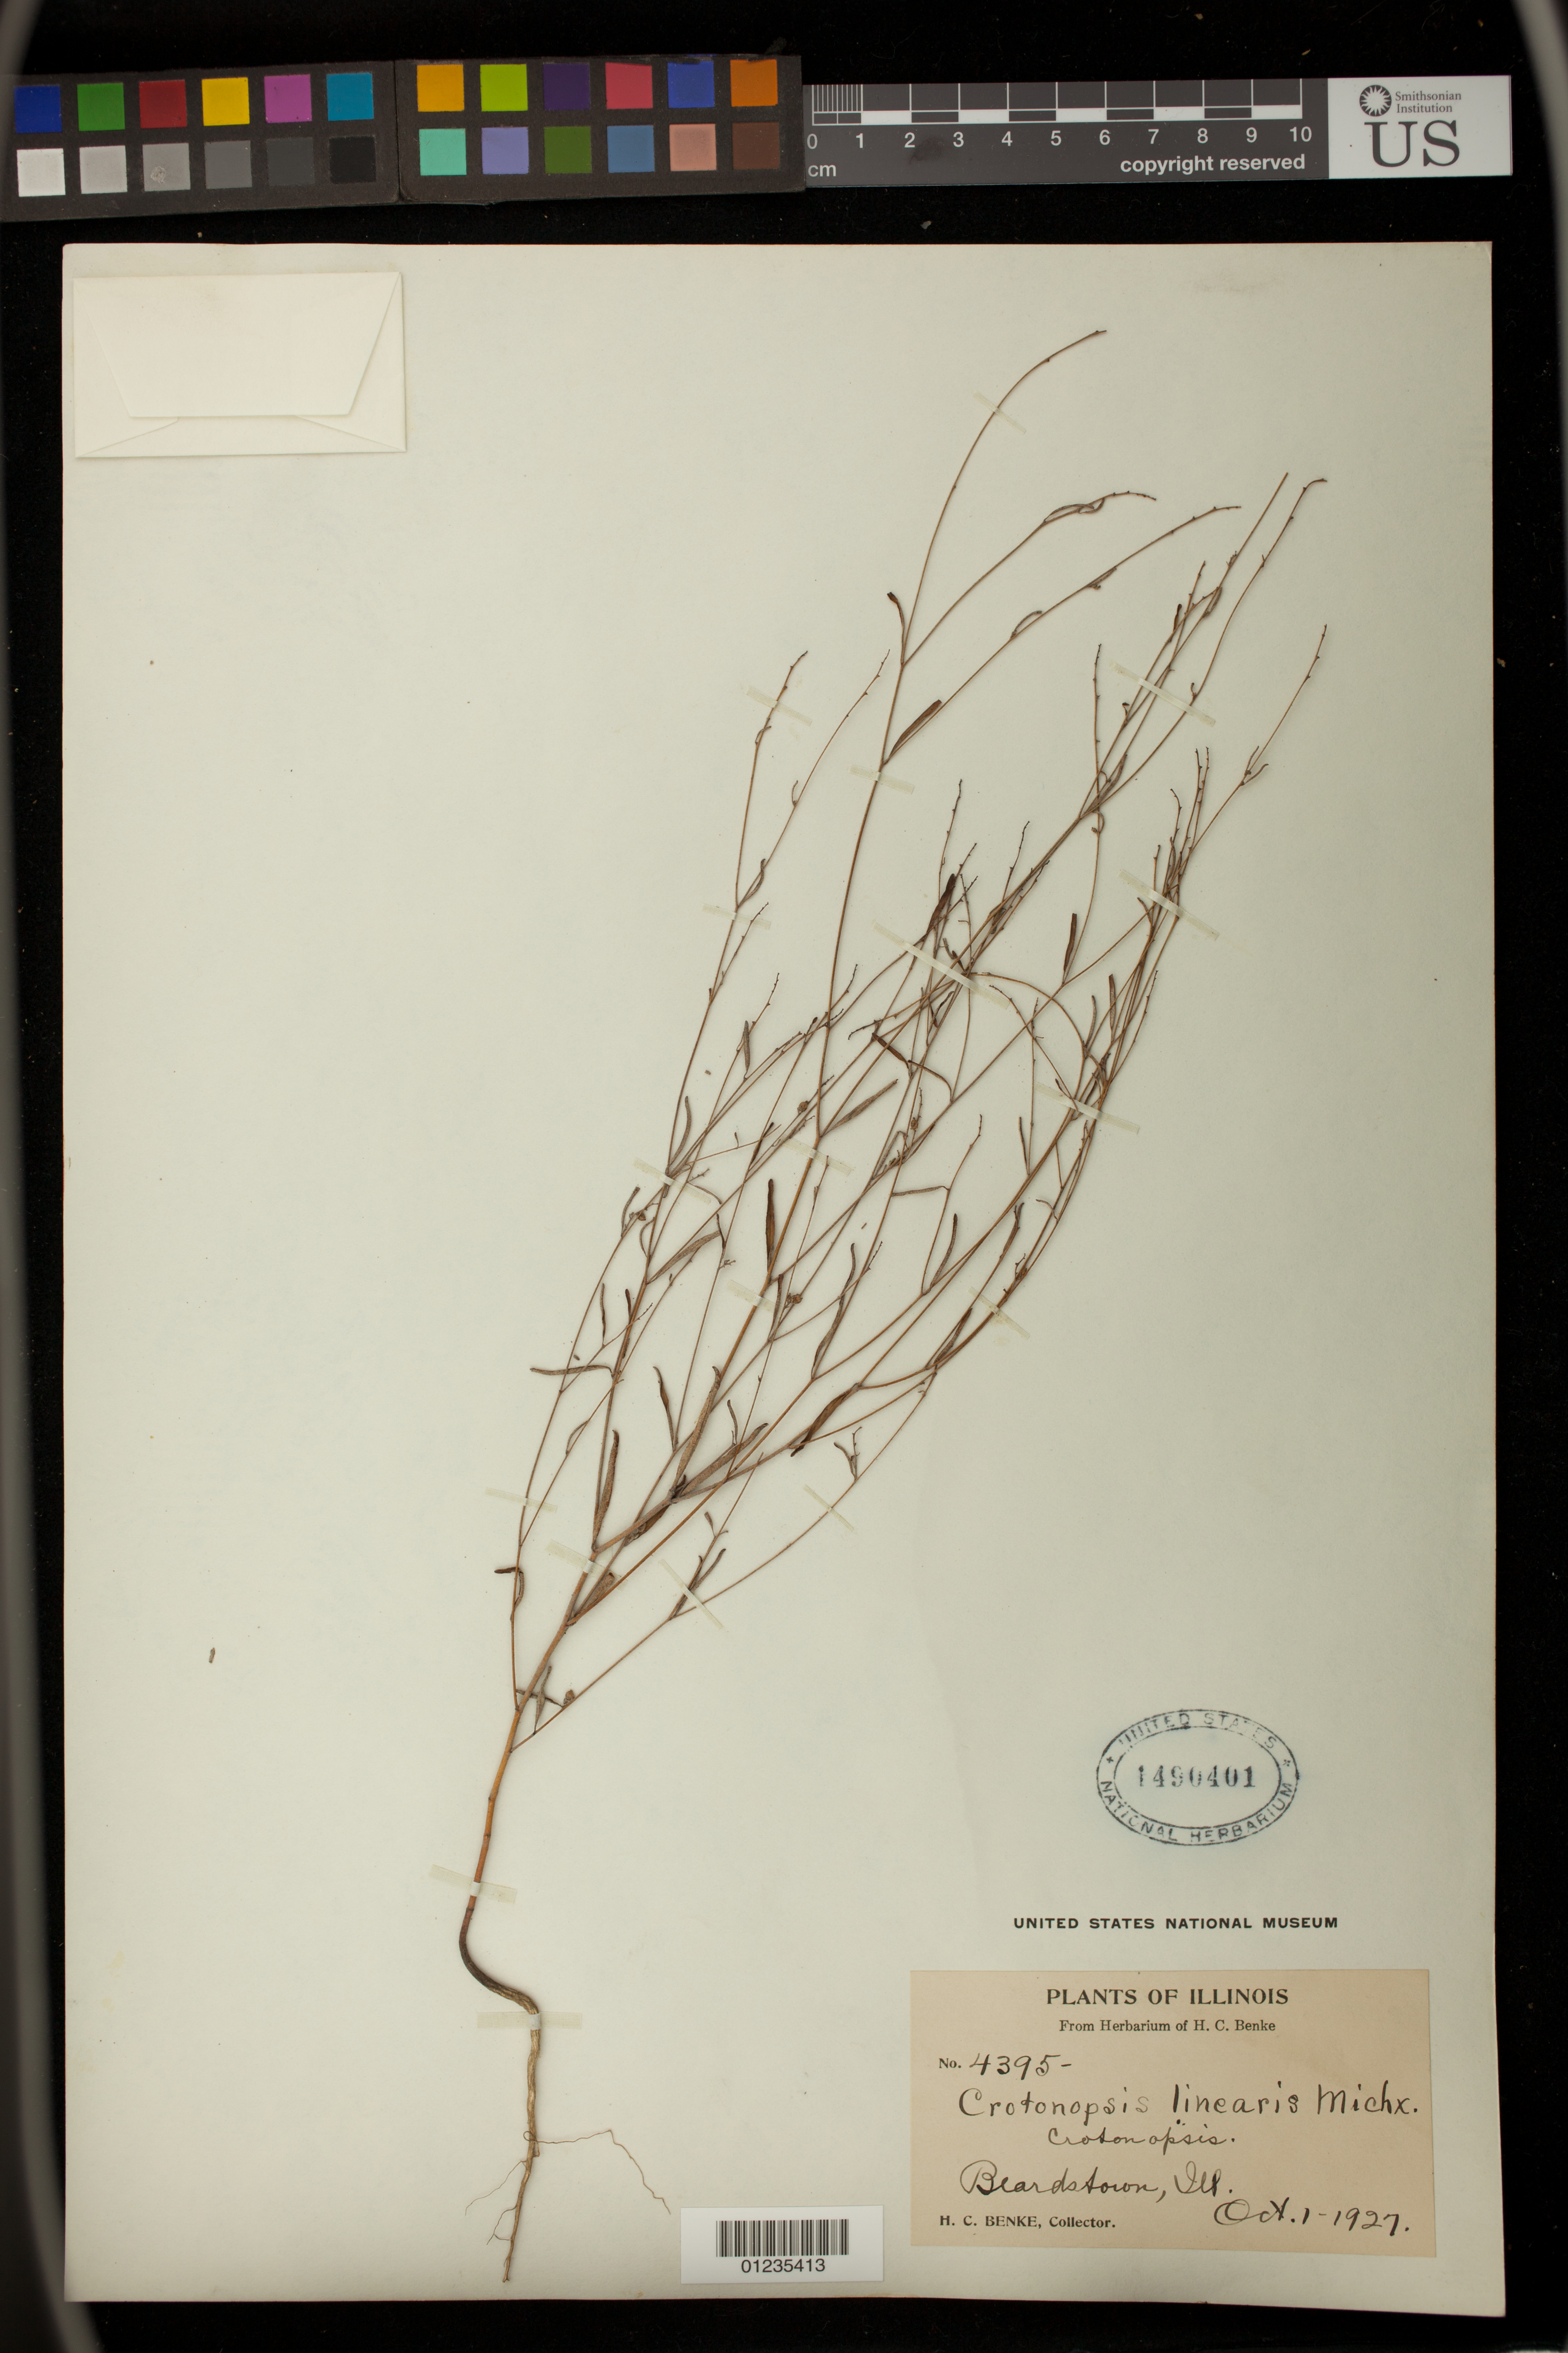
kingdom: Plantae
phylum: Tracheophyta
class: Magnoliopsida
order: Malpighiales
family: Euphorbiaceae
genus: Crotonopsis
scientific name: Crotonopsis linearis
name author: Michx.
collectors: H. Benke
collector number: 4395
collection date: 1927-10-01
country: United States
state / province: Illinois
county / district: Cass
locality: Beardstown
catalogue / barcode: US 1490401